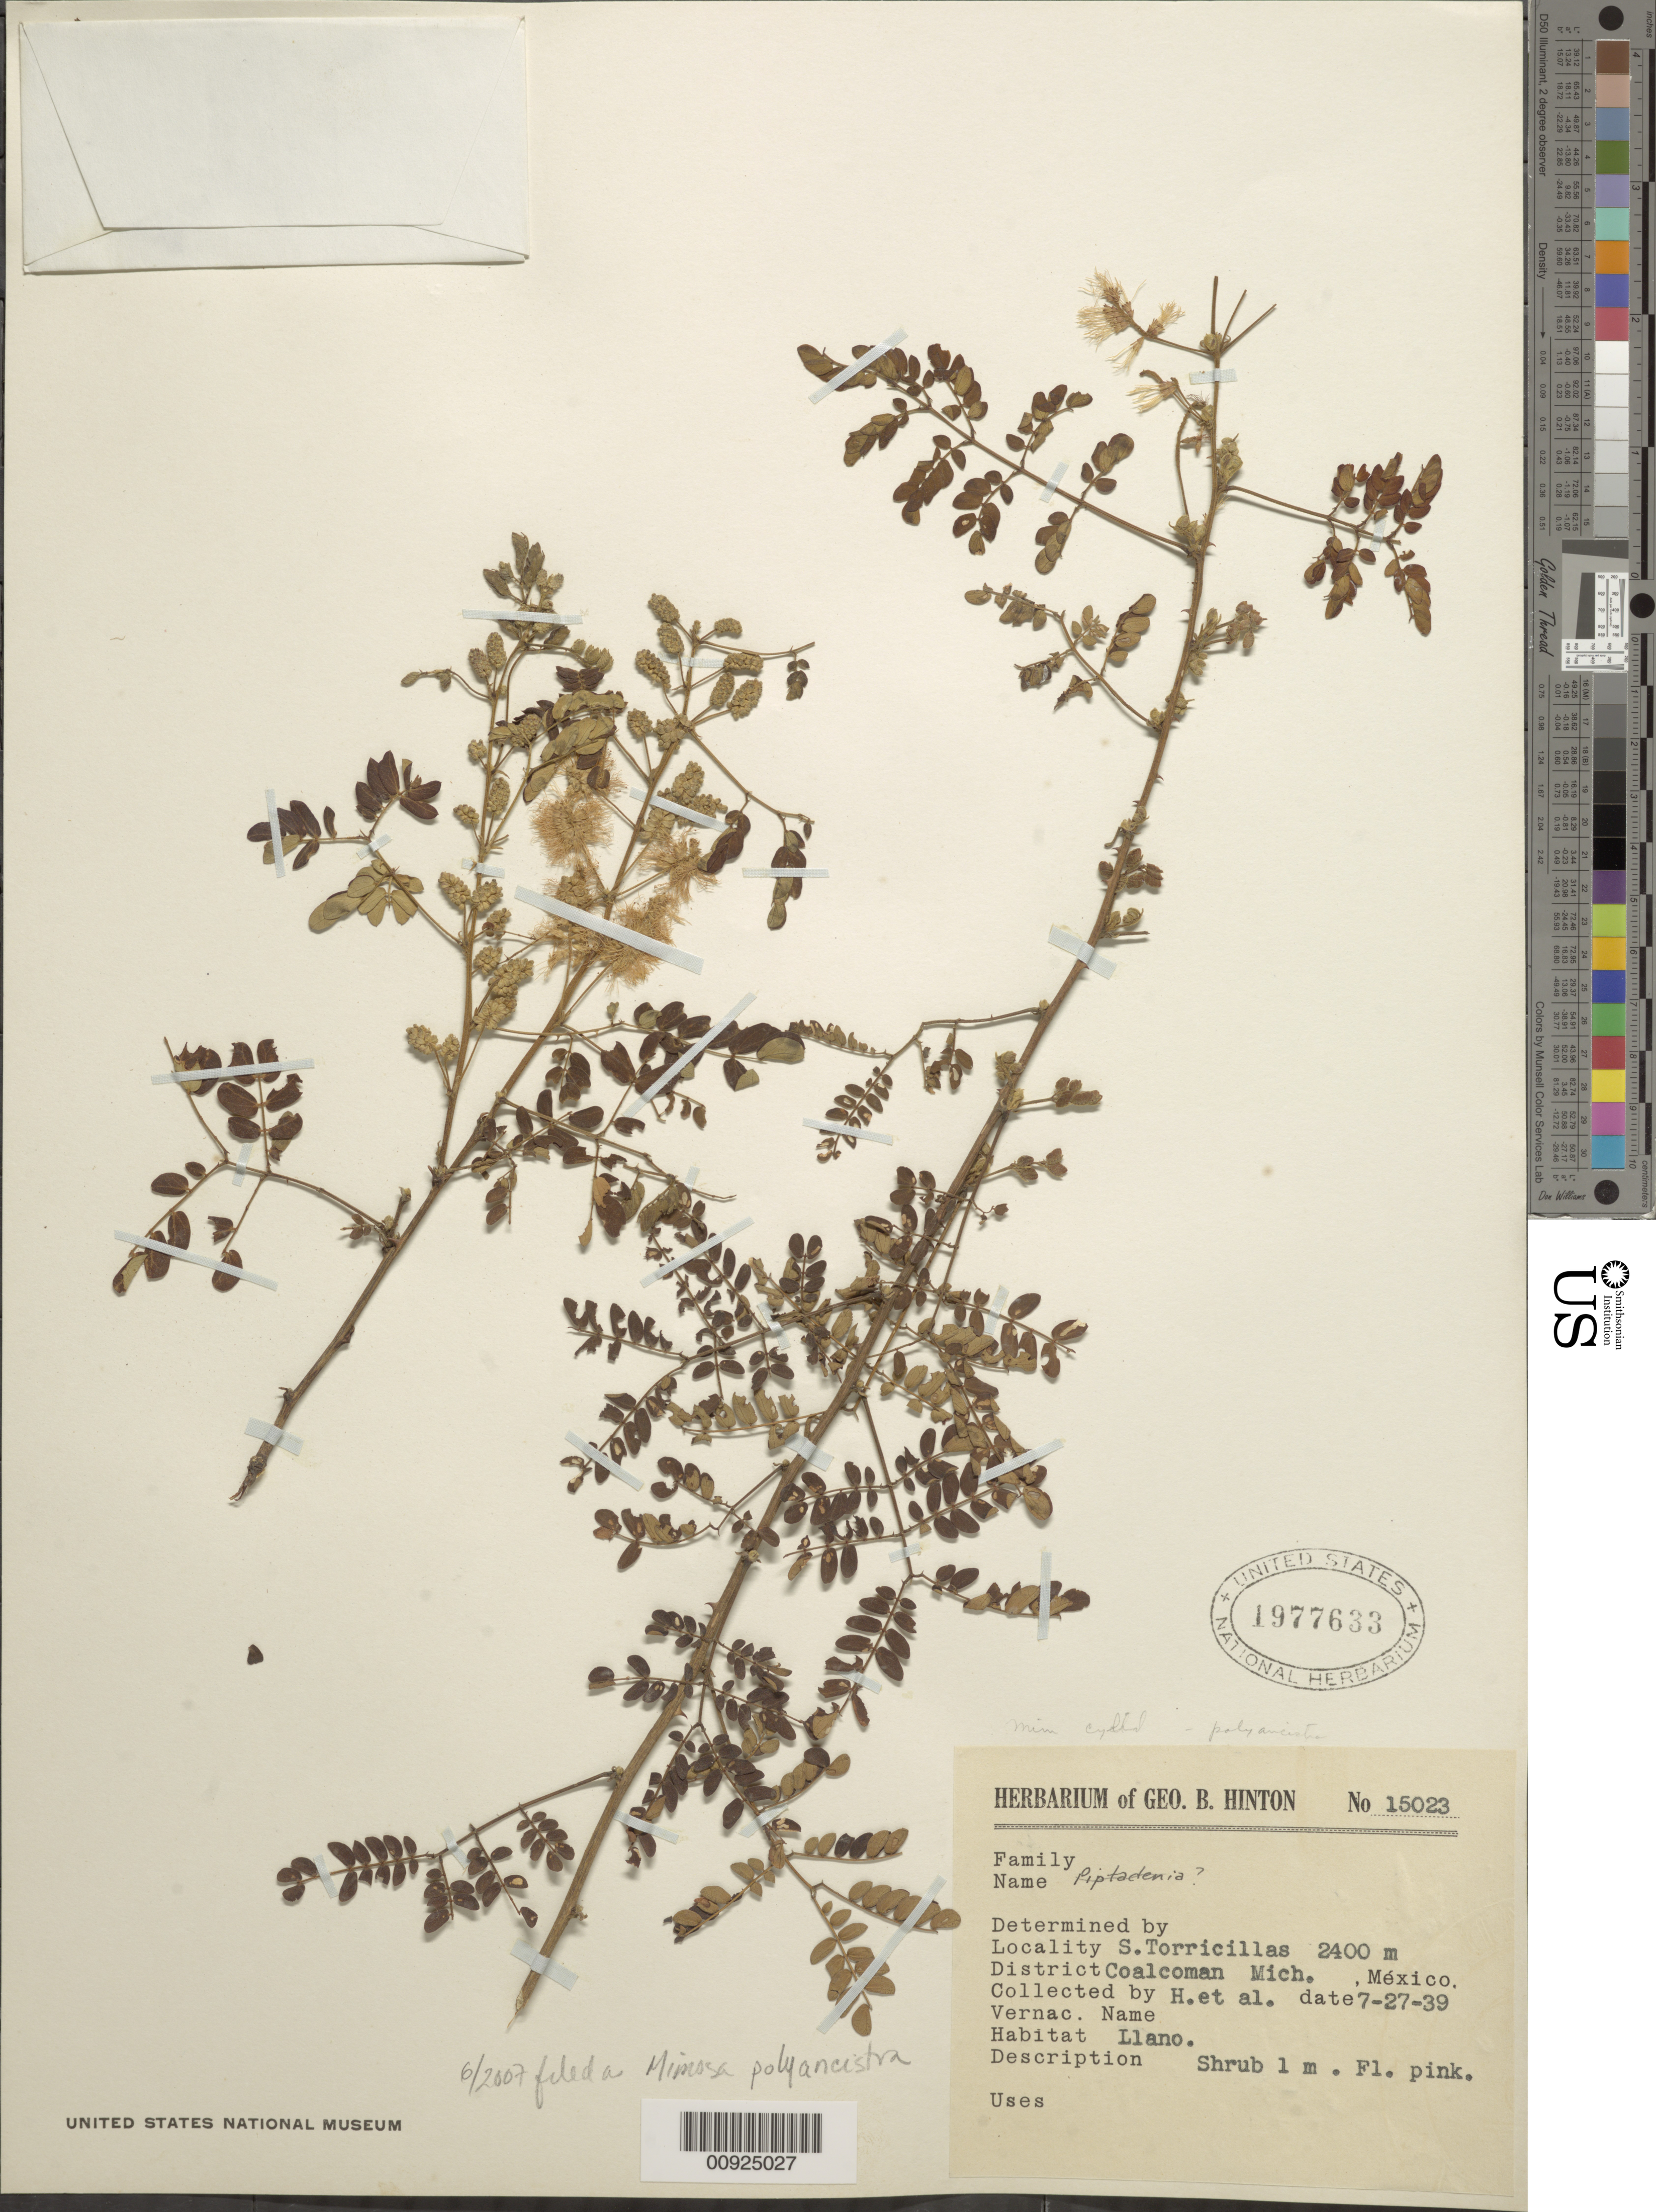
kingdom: Plantae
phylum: Tracheophyta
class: Magnoliopsida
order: Fabales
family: Fabaceae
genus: Mimosa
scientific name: Mimosa polyancistra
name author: Benth.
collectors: G. B. Hinton & et al.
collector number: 15023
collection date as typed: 27 Jul 1939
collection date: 1939-07-27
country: Mexico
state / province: Michoacán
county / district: Coalcomán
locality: S. Torricillas, District Coalcomán, Michoacán.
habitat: Llano.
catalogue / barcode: US 1977633